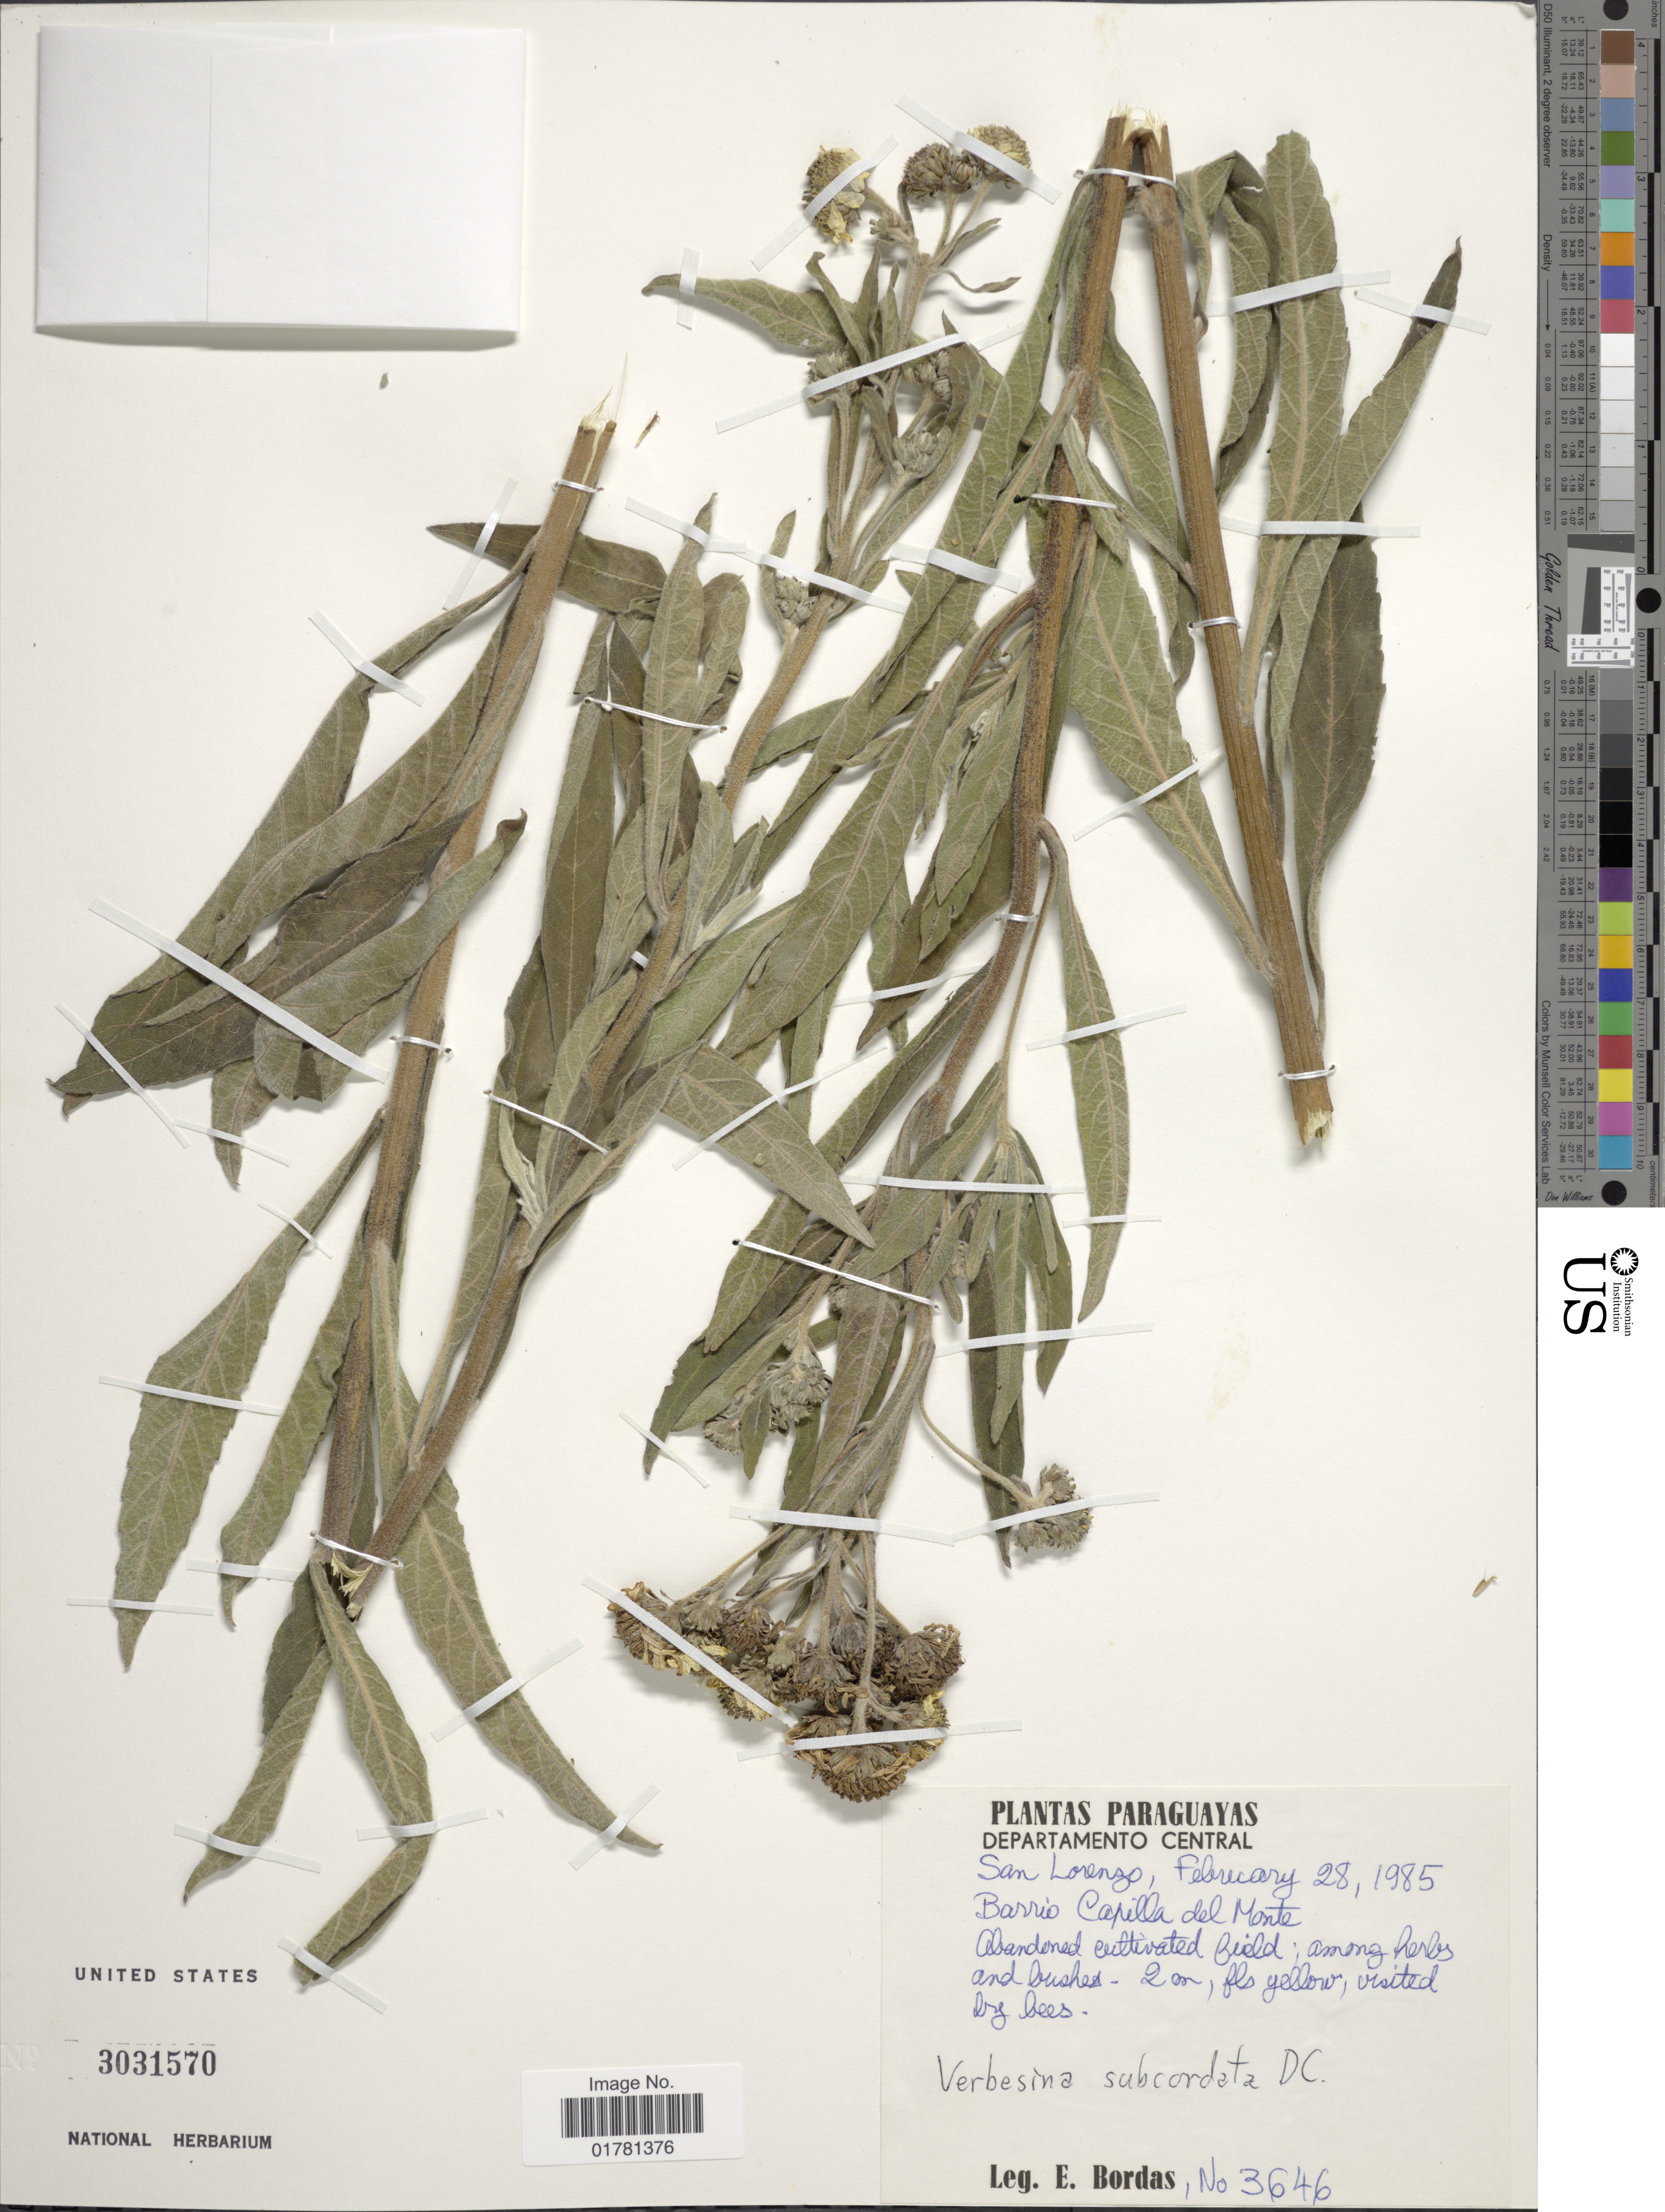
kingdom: Plantae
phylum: Tracheophyta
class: Magnoliopsida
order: Asterales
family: Asteraceae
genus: Verbesina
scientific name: Verbesina subcordata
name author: DC.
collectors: E. Bordas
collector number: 3646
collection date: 1985-02-28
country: Paraguay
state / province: Central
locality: Departamento Central, San Lorenzo, Barrio Capilla del Monte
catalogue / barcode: US 3031570